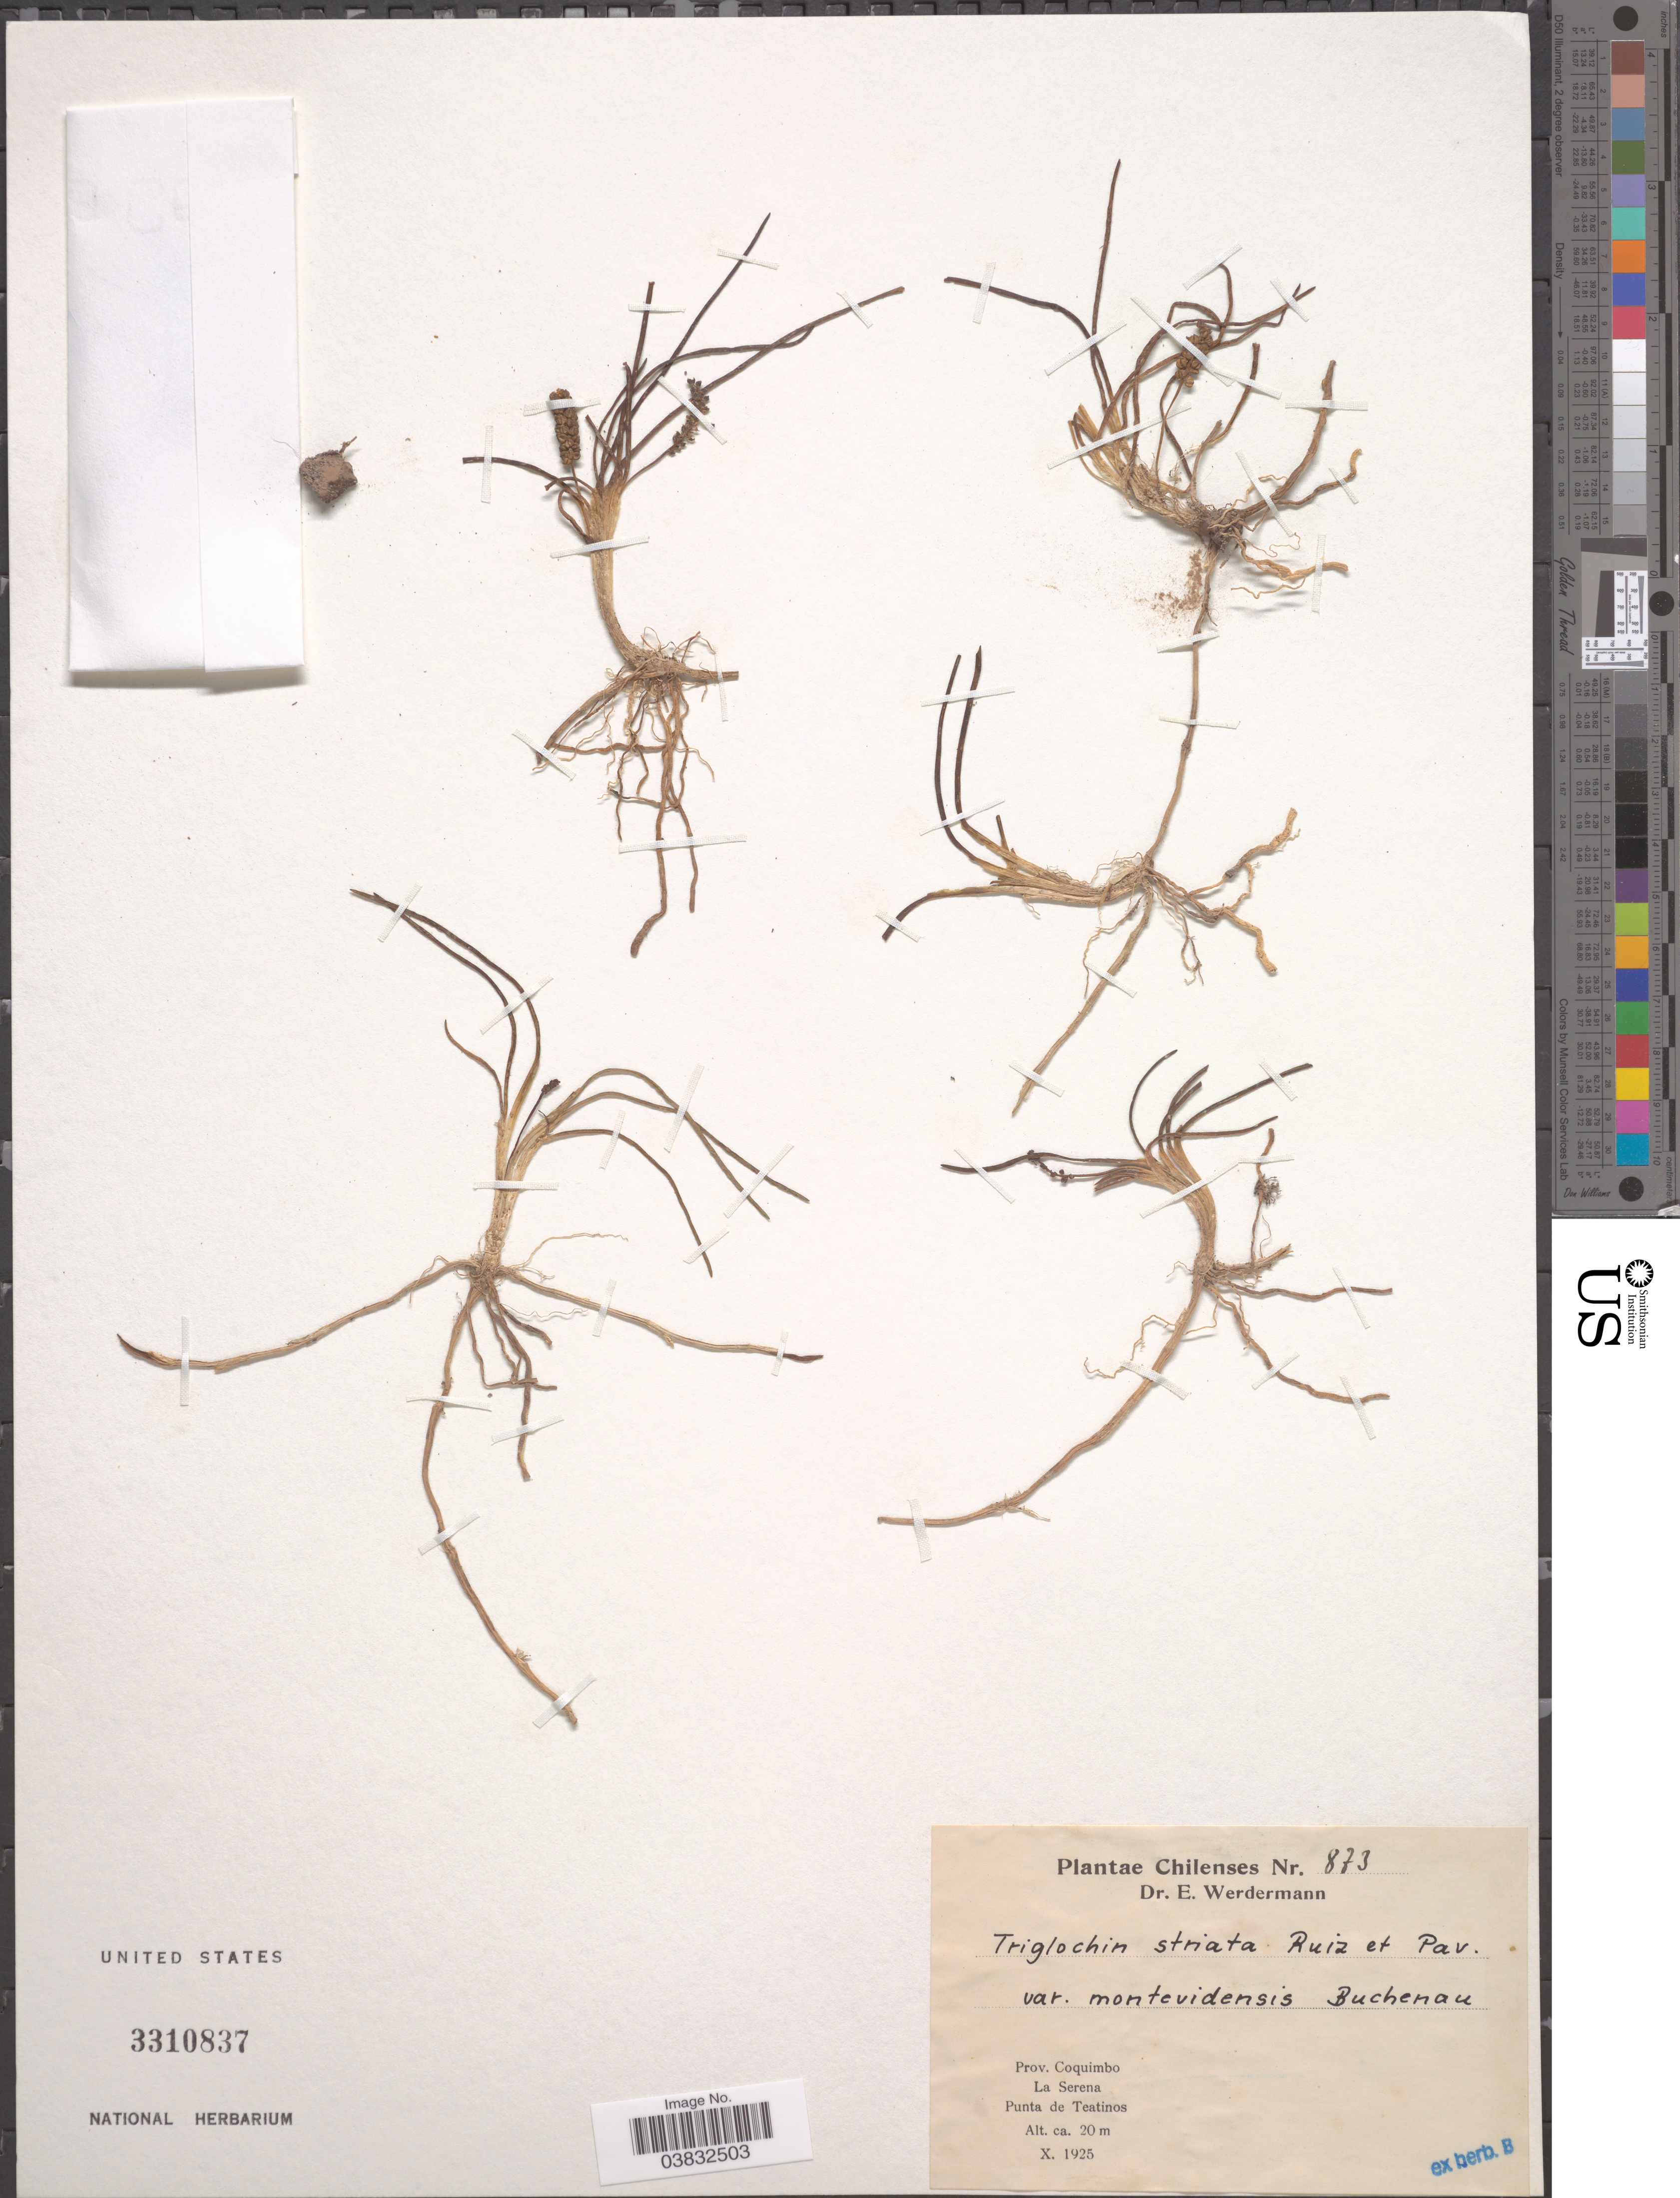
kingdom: Plantae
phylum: Tracheophyta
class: Liliopsida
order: Alismatales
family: Juncaginaceae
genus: Triglochin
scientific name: Triglochin striata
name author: Ruiz & Pav.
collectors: E. Werdermann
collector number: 873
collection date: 1925-10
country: Chile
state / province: Coquimbo (IV)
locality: La Serena. Punta de Teatinos.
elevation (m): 20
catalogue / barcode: US 3310837